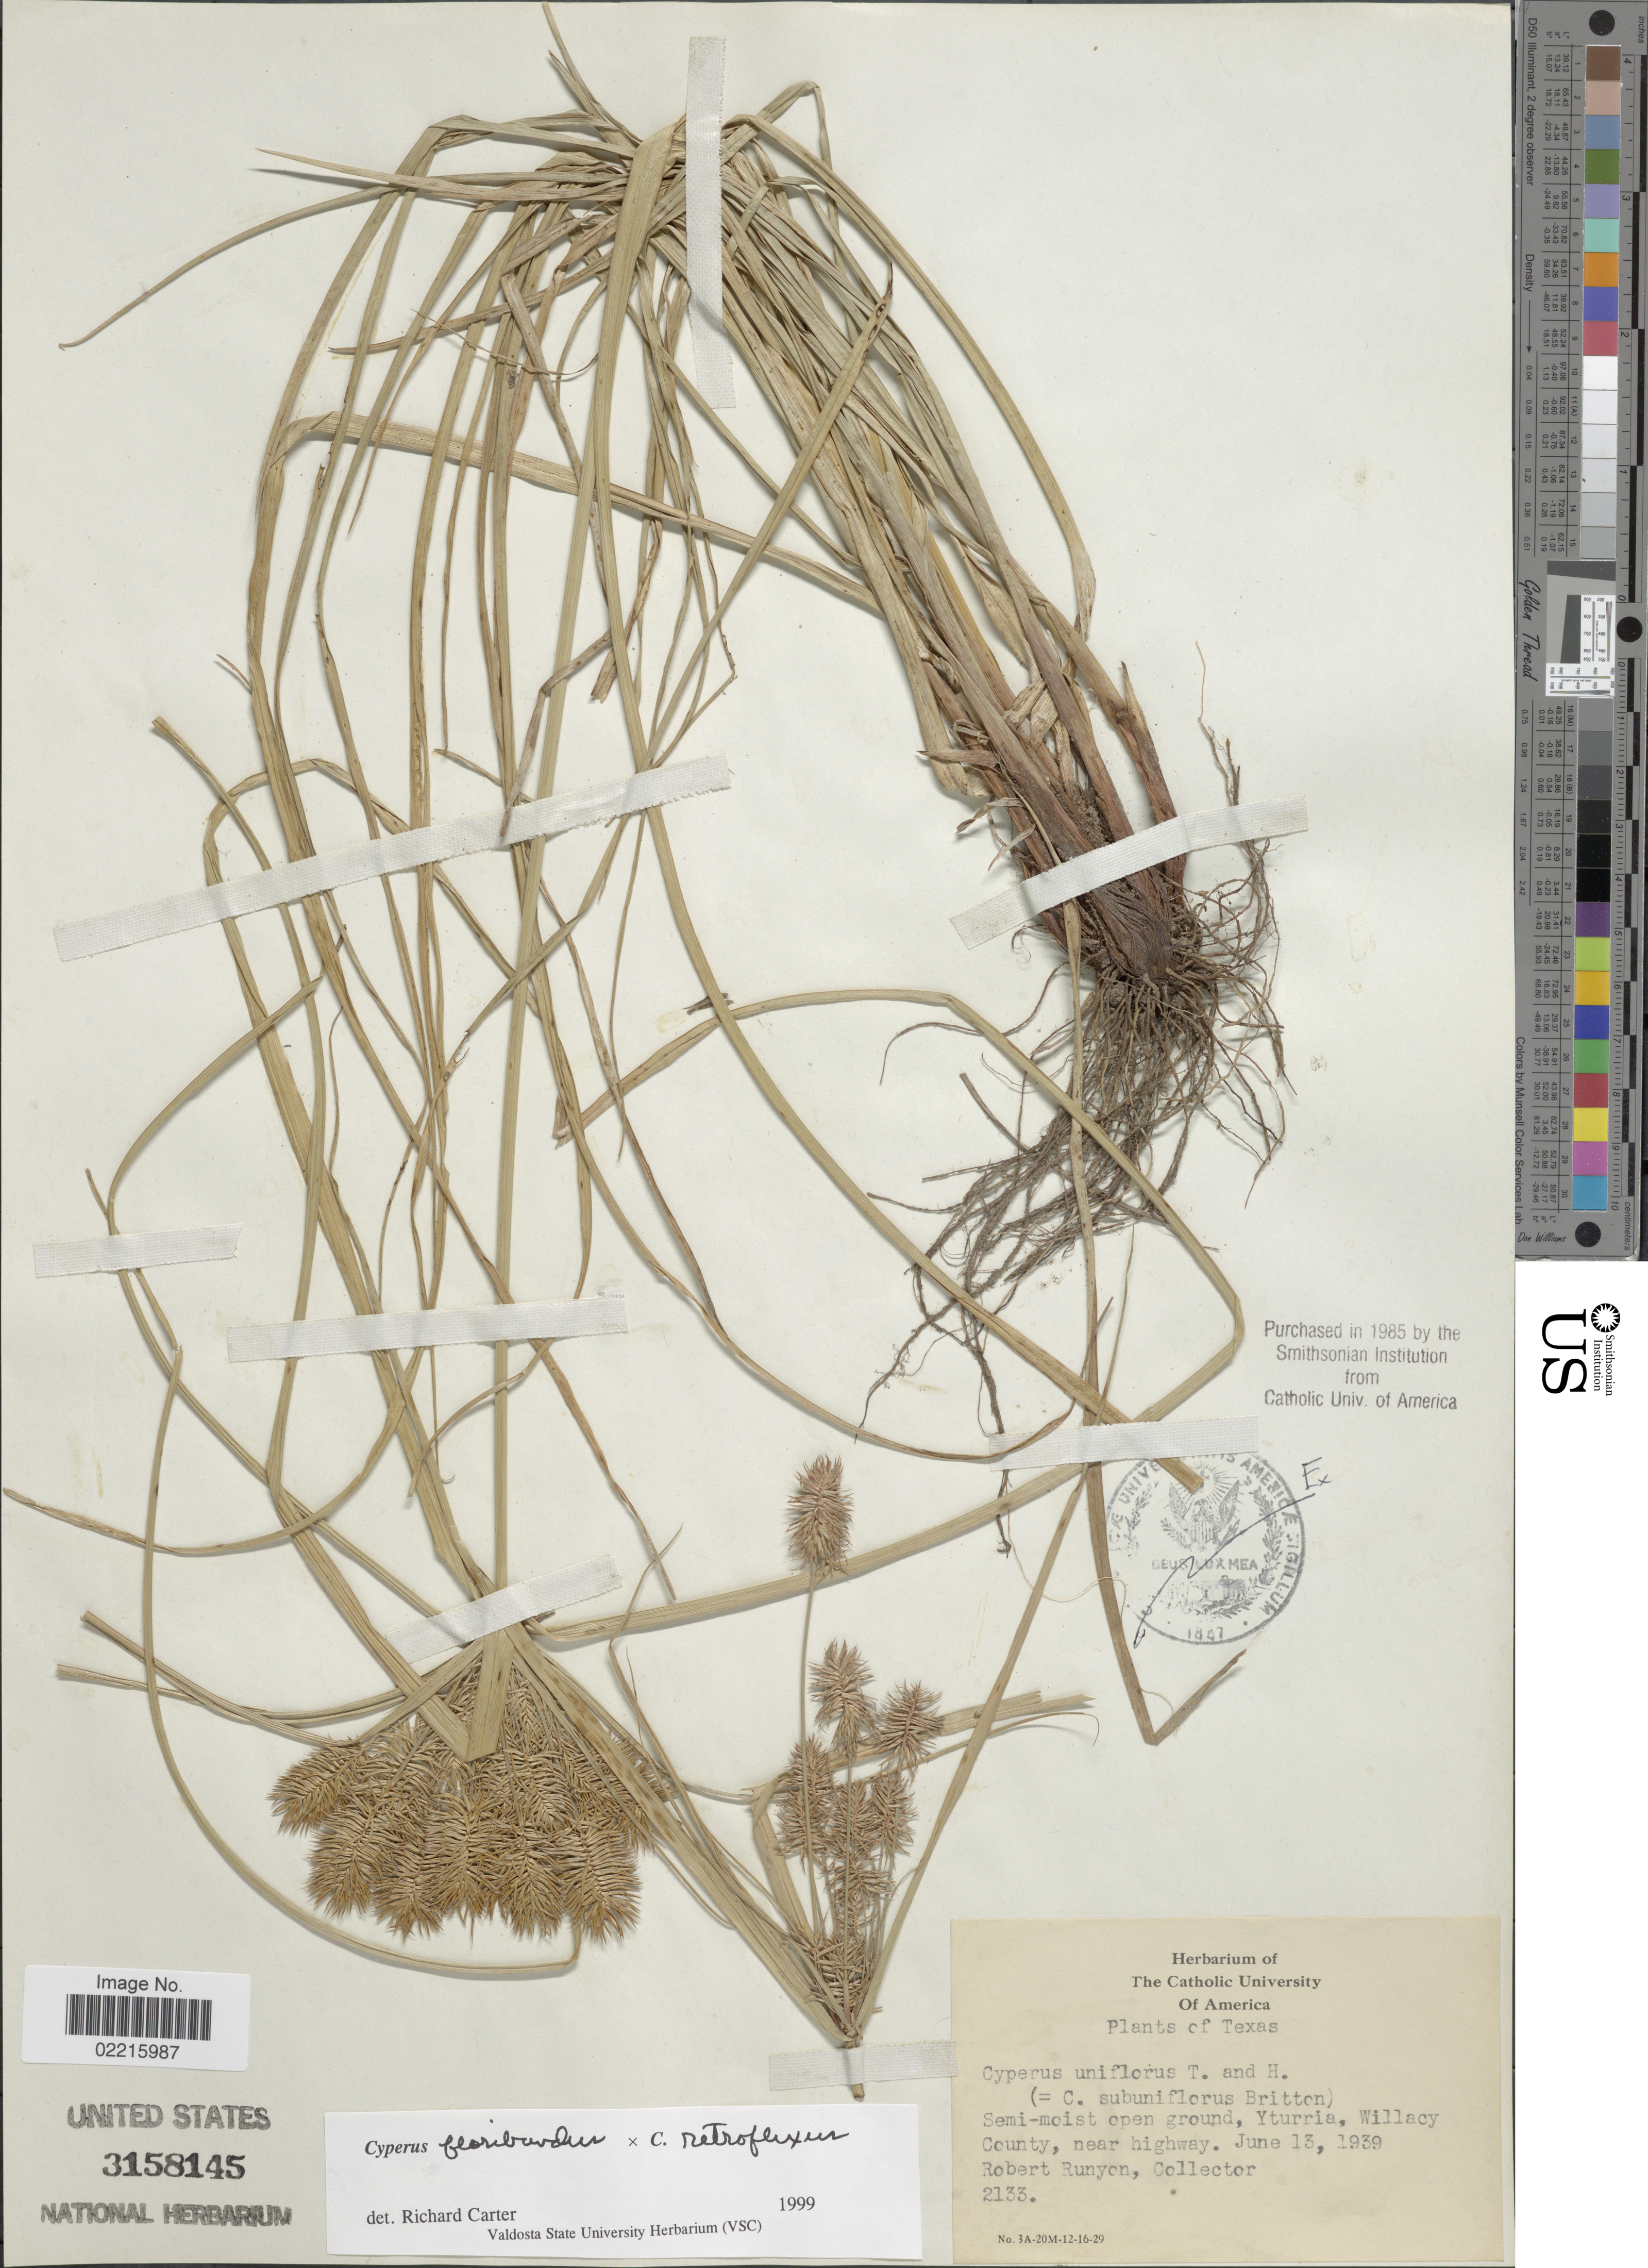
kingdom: Plantae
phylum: Tracheophyta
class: Liliopsida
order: Poales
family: Cyperaceae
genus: Cyperus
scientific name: Cyperus floribundus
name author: (Kük.) R. Carter & S.D. Jones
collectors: R. Runyon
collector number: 2133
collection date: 1939-06-13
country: United States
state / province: Texas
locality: Willacy County, near highway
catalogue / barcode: US 3158145